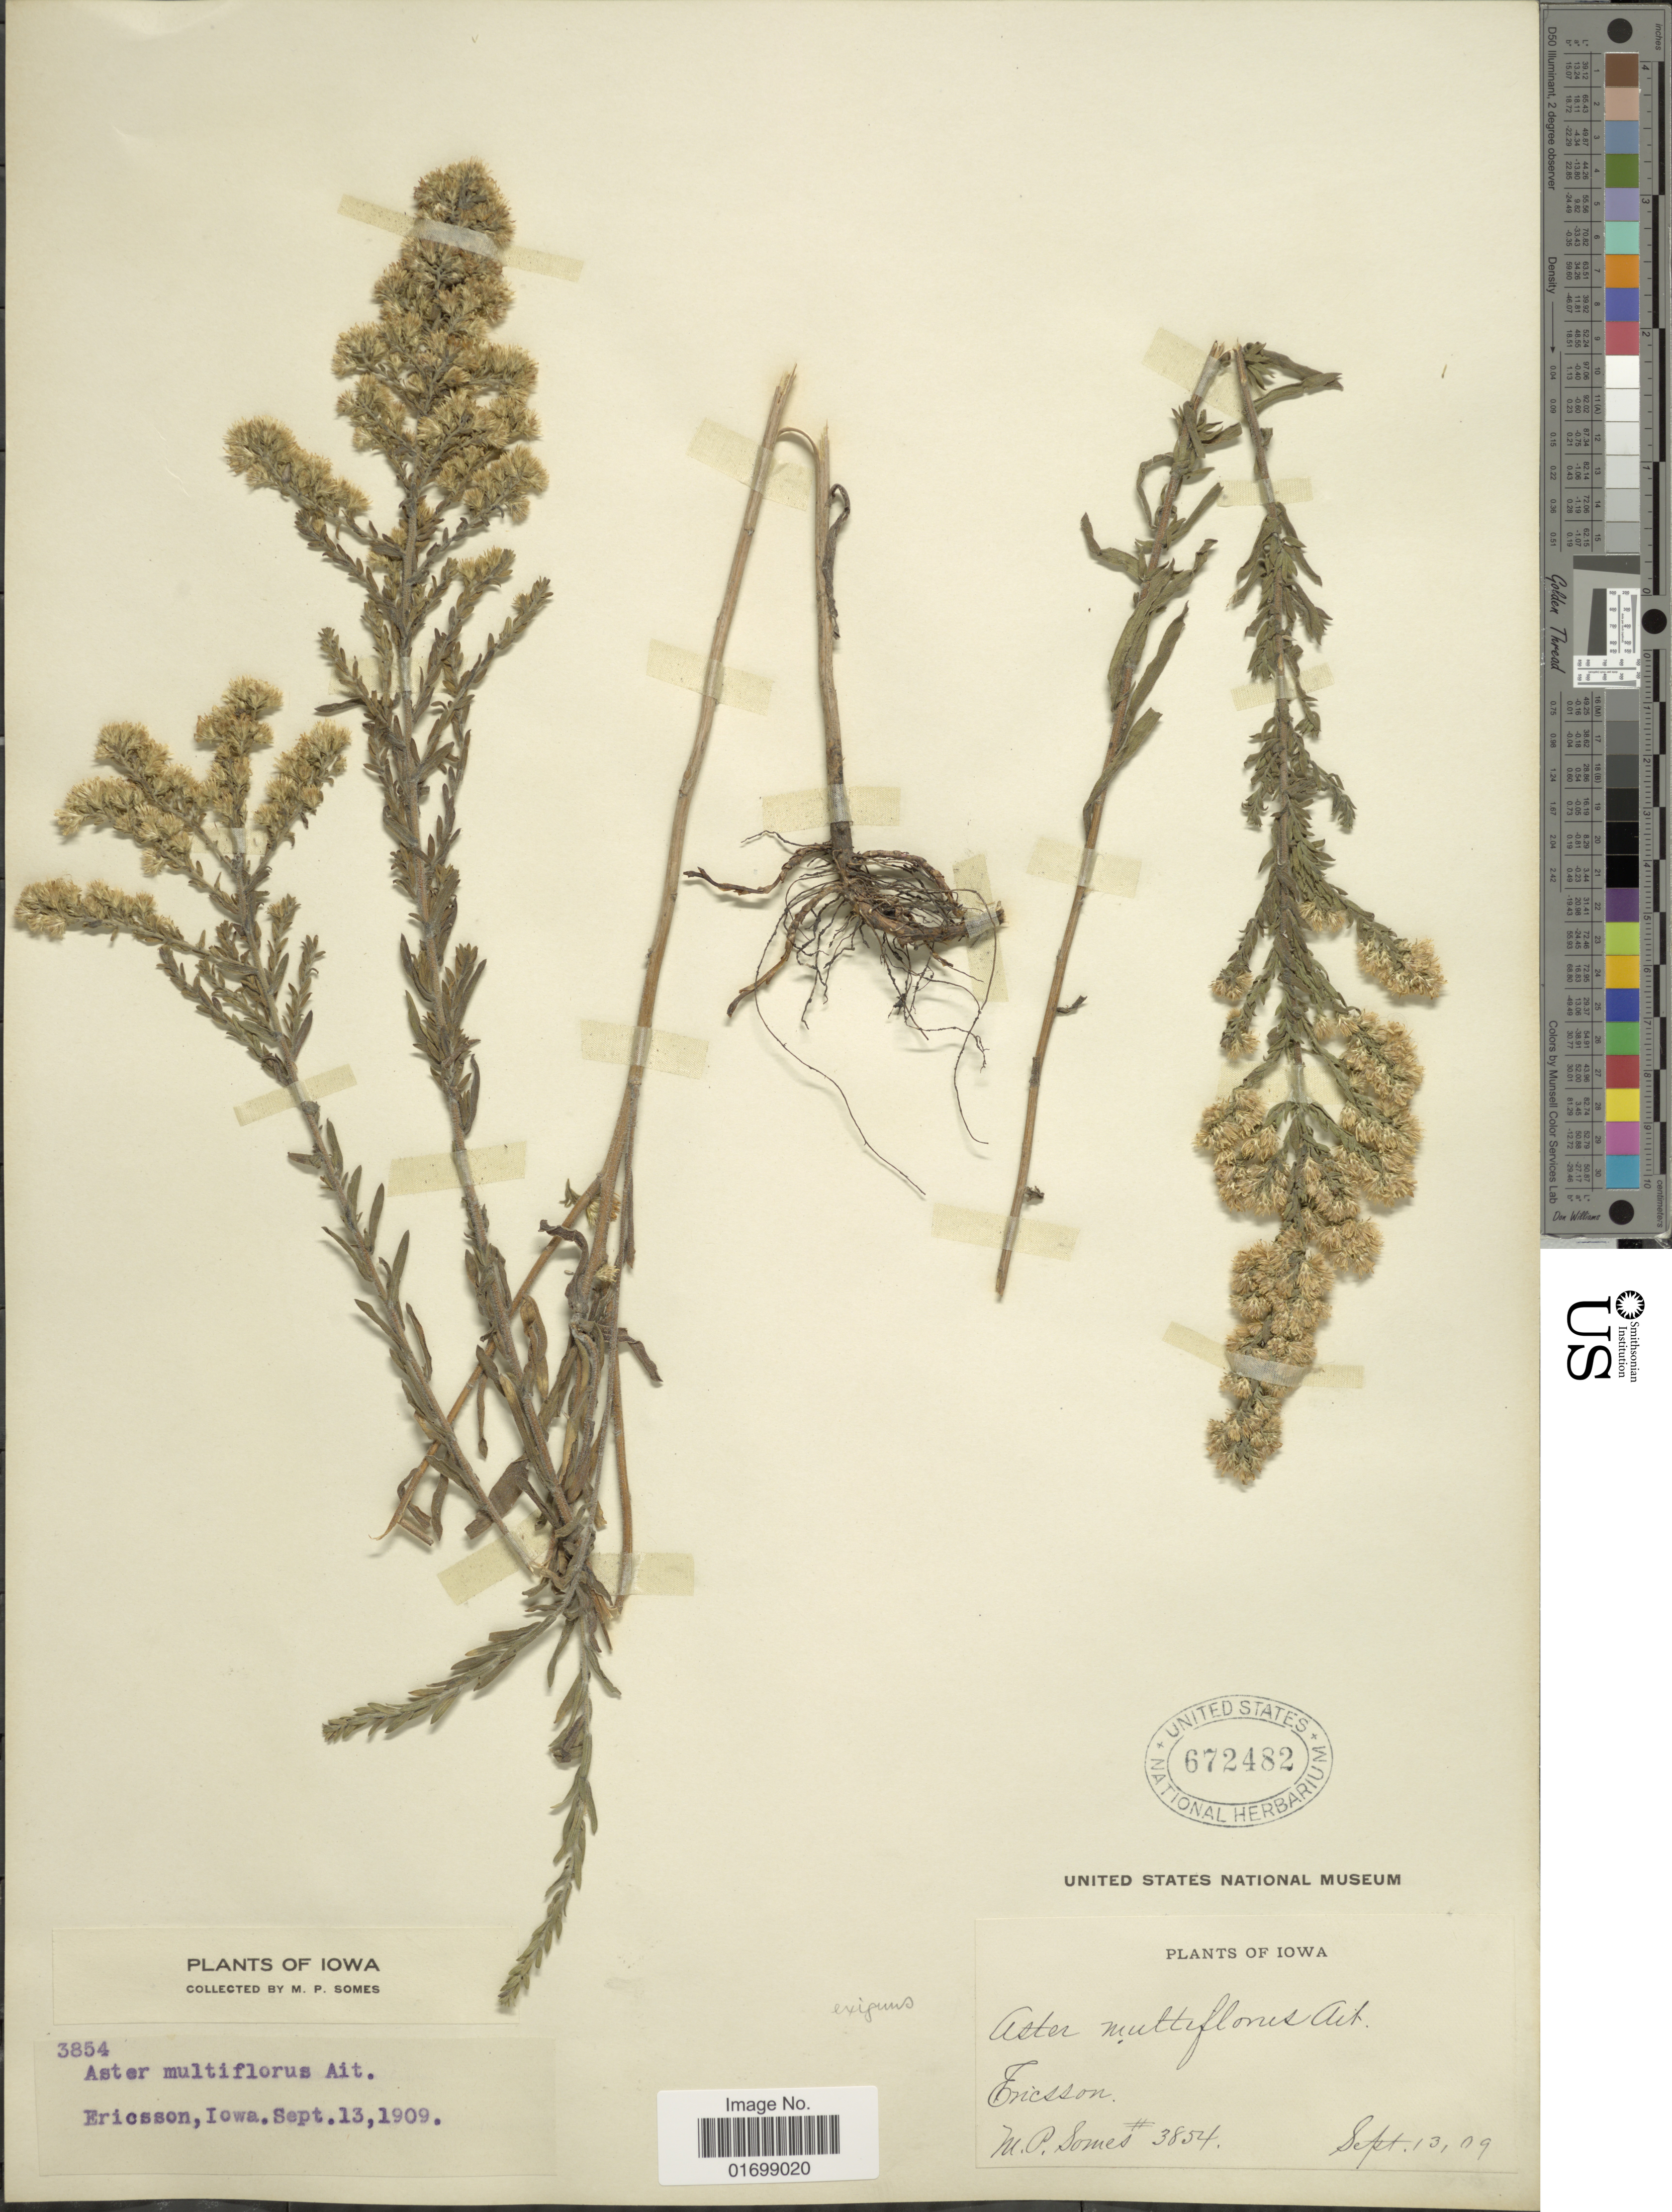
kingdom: Plantae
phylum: Tracheophyta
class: Magnoliopsida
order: Asterales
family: Asteraceae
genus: Symphyotrichum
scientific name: Symphyotrichum ericoides var. prostratum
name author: (Kuntze) G.L. Nesom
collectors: M. Somes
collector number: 3854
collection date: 1909-09-13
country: United States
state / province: Iowa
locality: Ericsson.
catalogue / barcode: US 672482